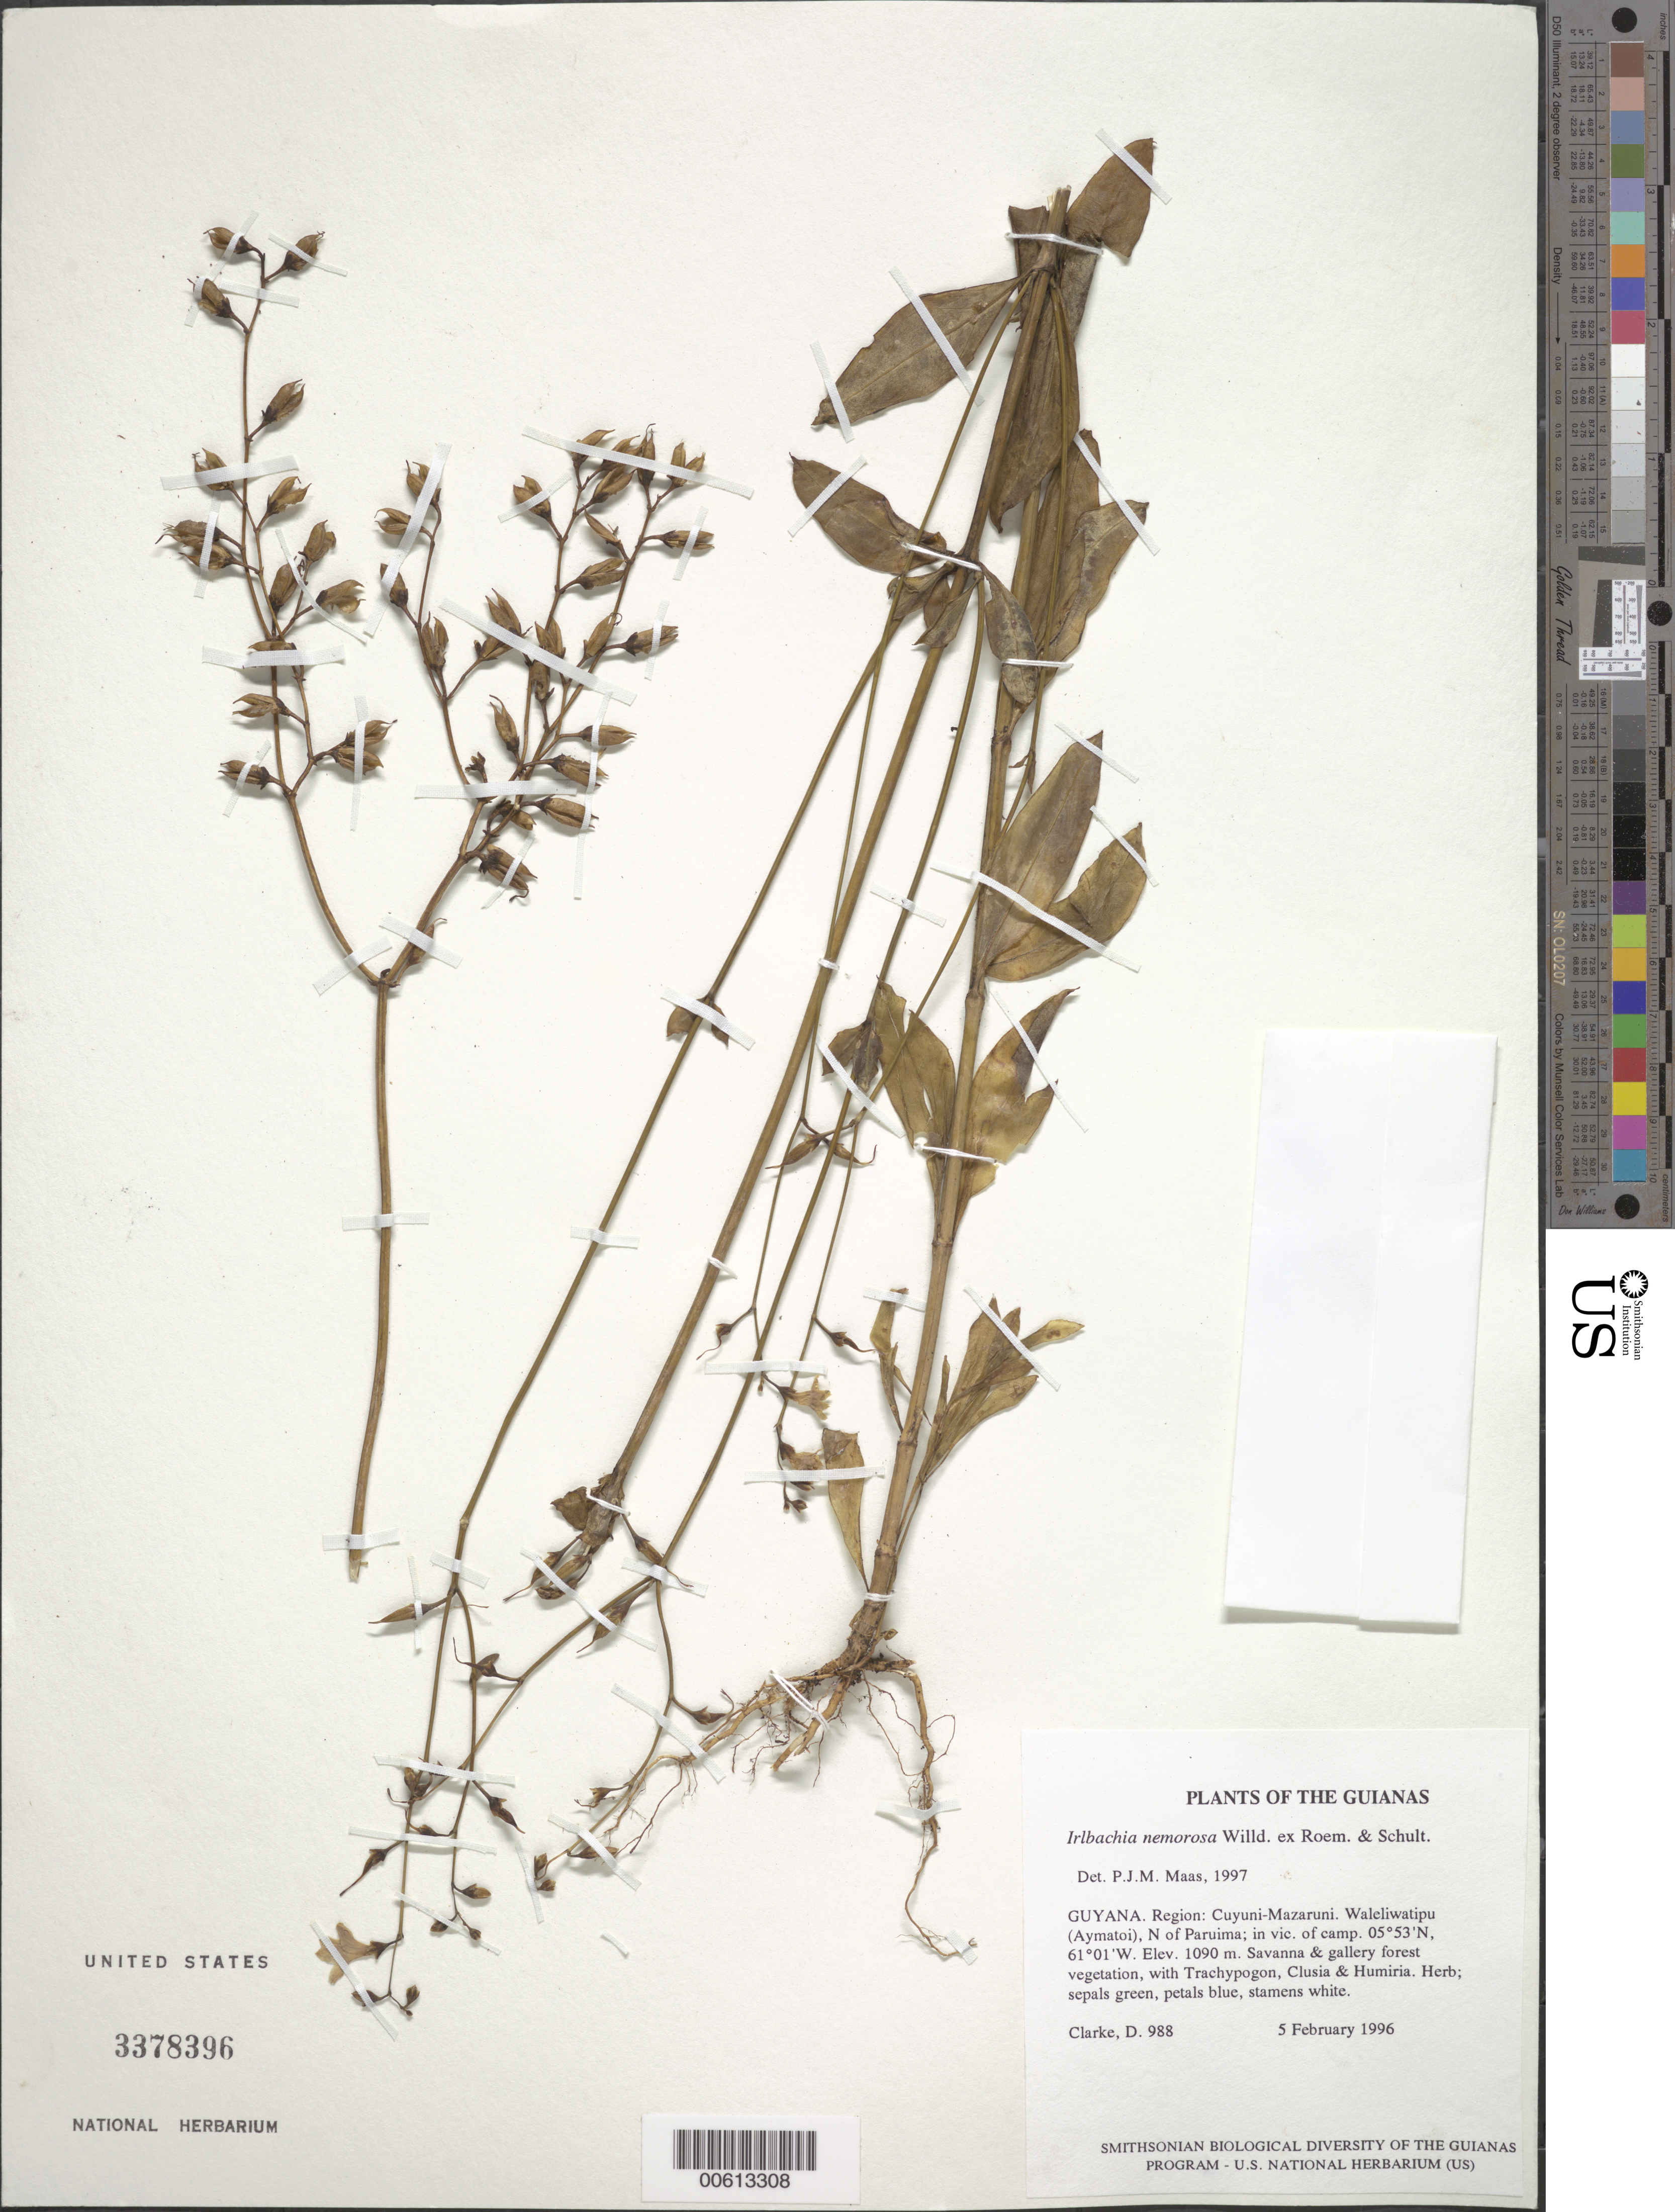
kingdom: Plantae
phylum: Tracheophyta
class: Magnoliopsida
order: Gentianales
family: Gentianaceae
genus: Irlbachia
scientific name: Irlbachia nemorosa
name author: (Willd. ex Roem. & Schult.) Merr.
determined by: Maas, Paul J. M.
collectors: H. D. Clarke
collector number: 988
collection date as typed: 5 February 1996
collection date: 1996-02-05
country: Guyana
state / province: Cuyuni-Mazaruni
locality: Waleliwatipu (Aymatoi), N of Paruima; in vic. of camp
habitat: Savanna & gallery forest vegetation, with Trachypogon, Clusia & Humiria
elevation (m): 1090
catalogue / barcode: US 3378396